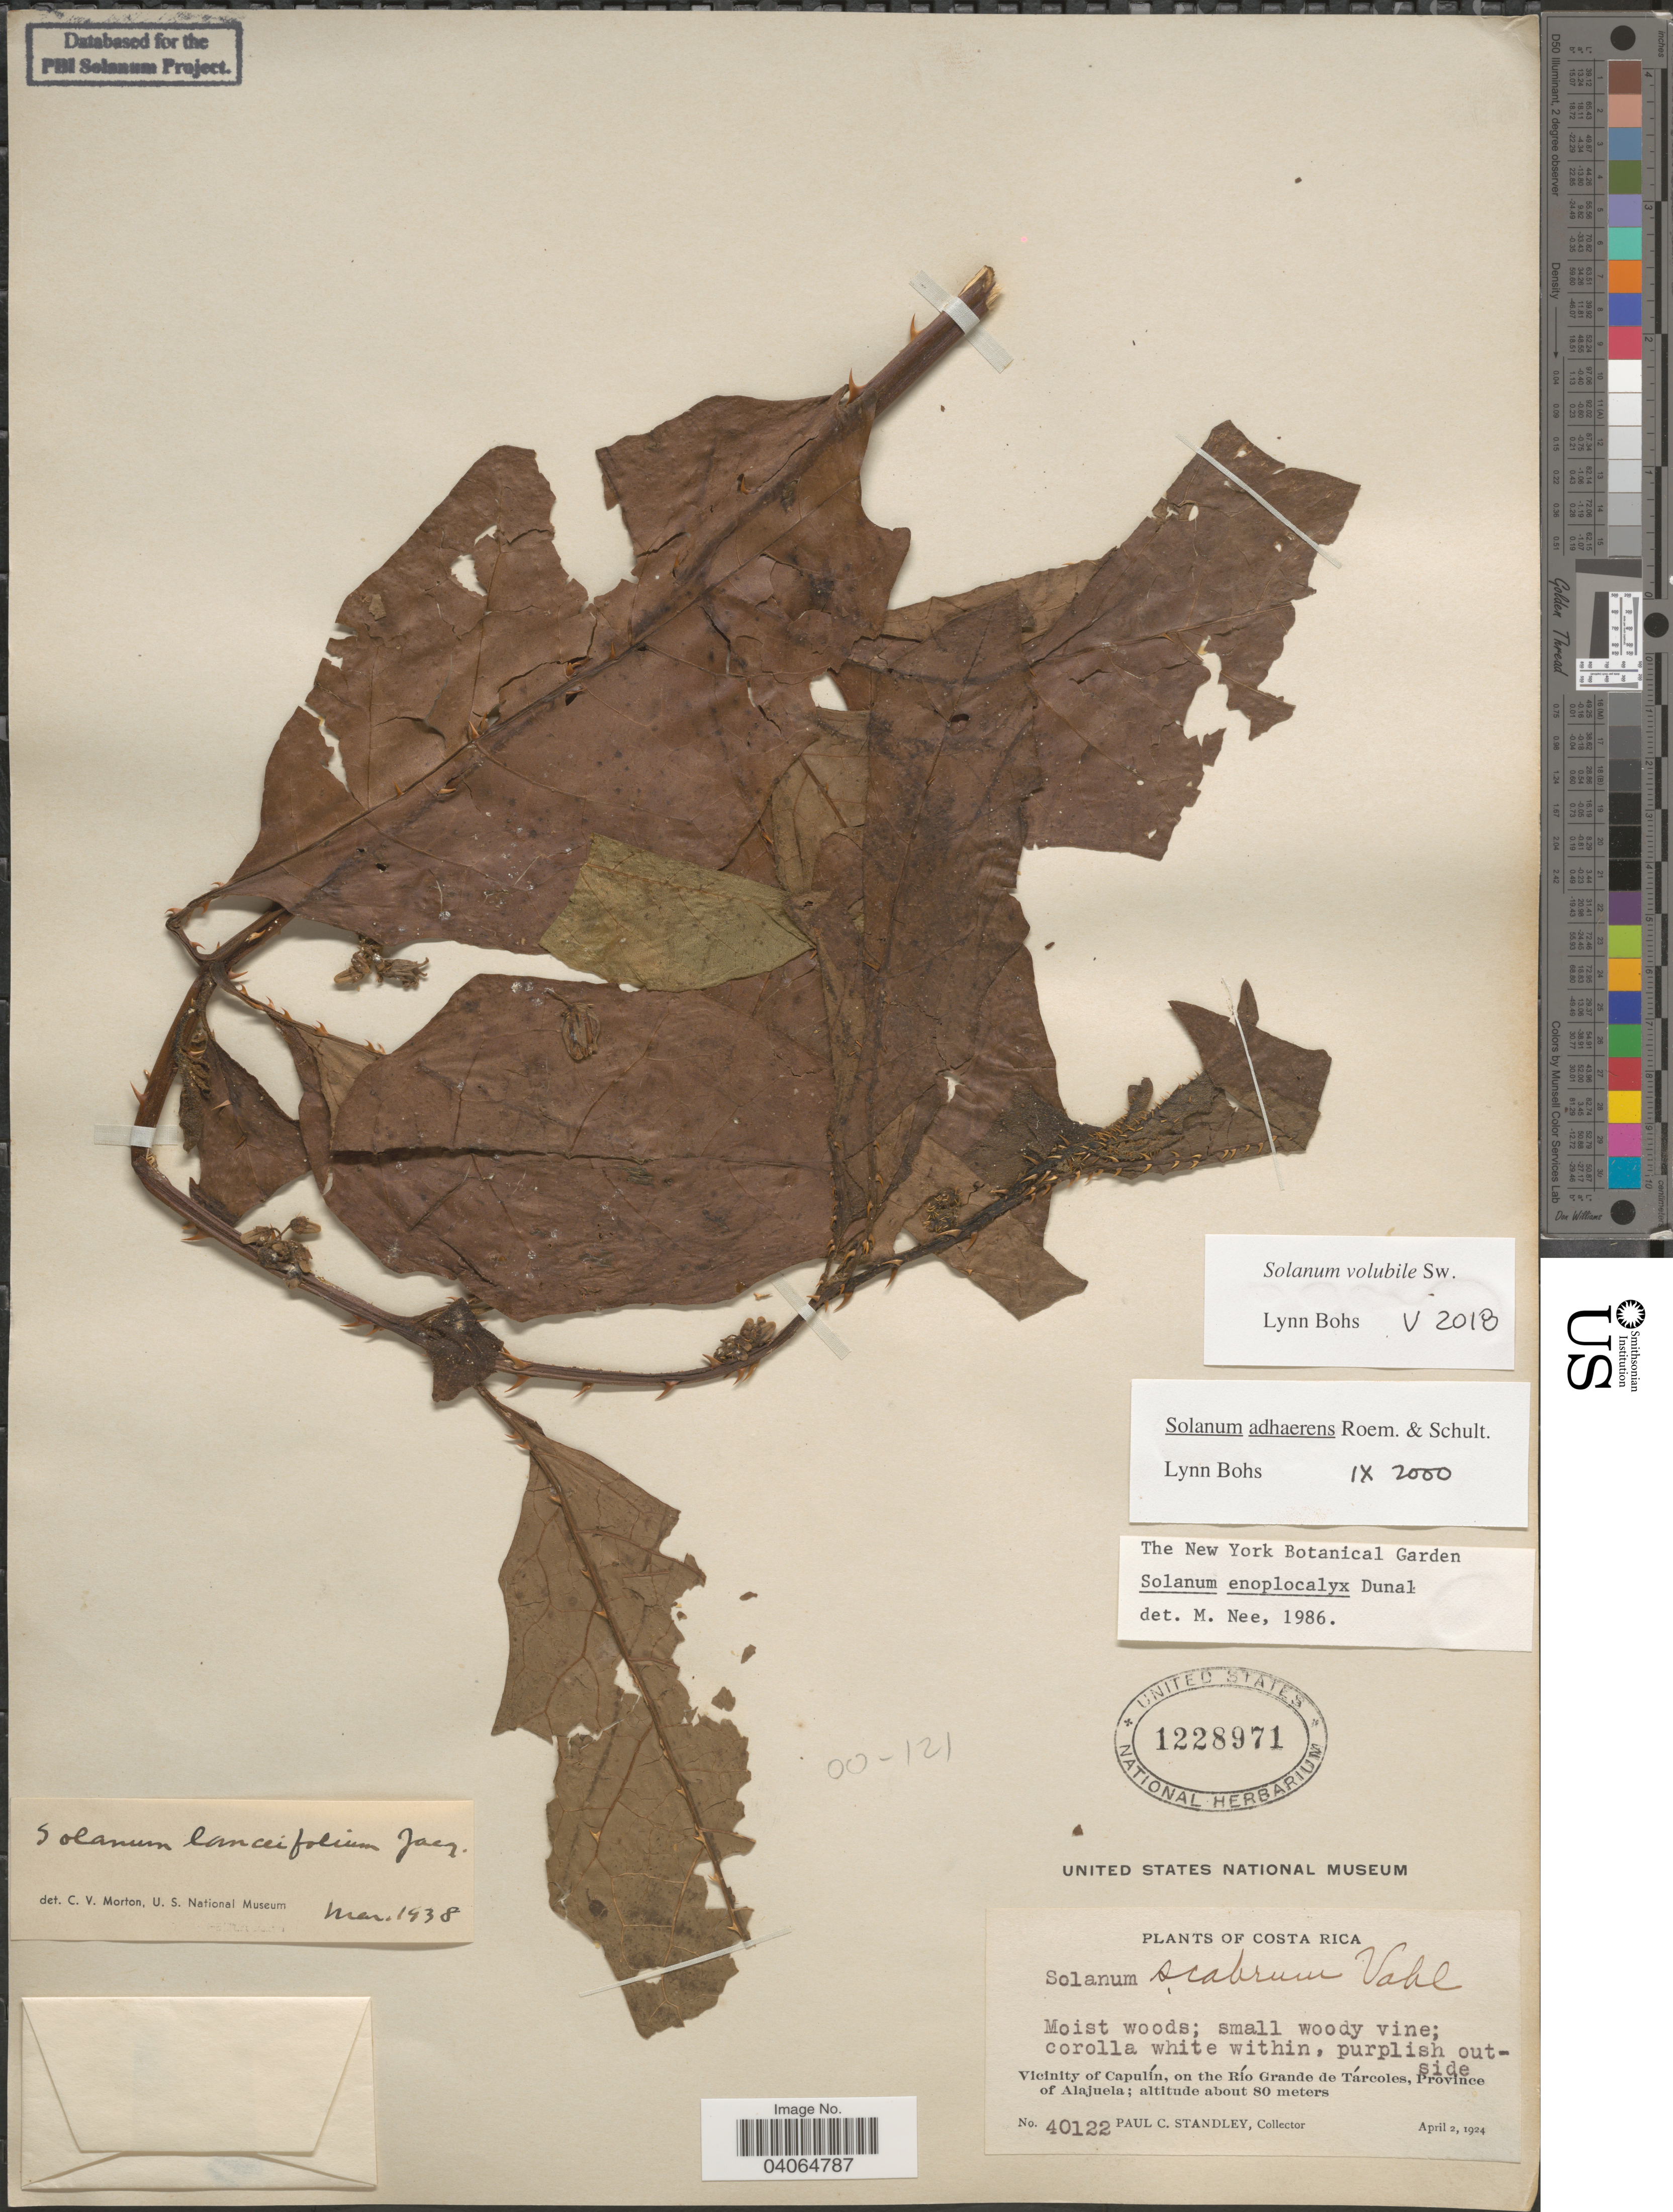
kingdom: Plantae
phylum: Tracheophyta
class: Magnoliopsida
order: Solanales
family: Solanaceae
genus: Solanum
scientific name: Solanum volubile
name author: Sw.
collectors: P. C. Standley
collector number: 40122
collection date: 1924-04-02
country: Costa Rica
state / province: Alajuela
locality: Vicinity of Capulín, on the Río Grande de Tárcoles.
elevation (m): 80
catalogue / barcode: US 1228971